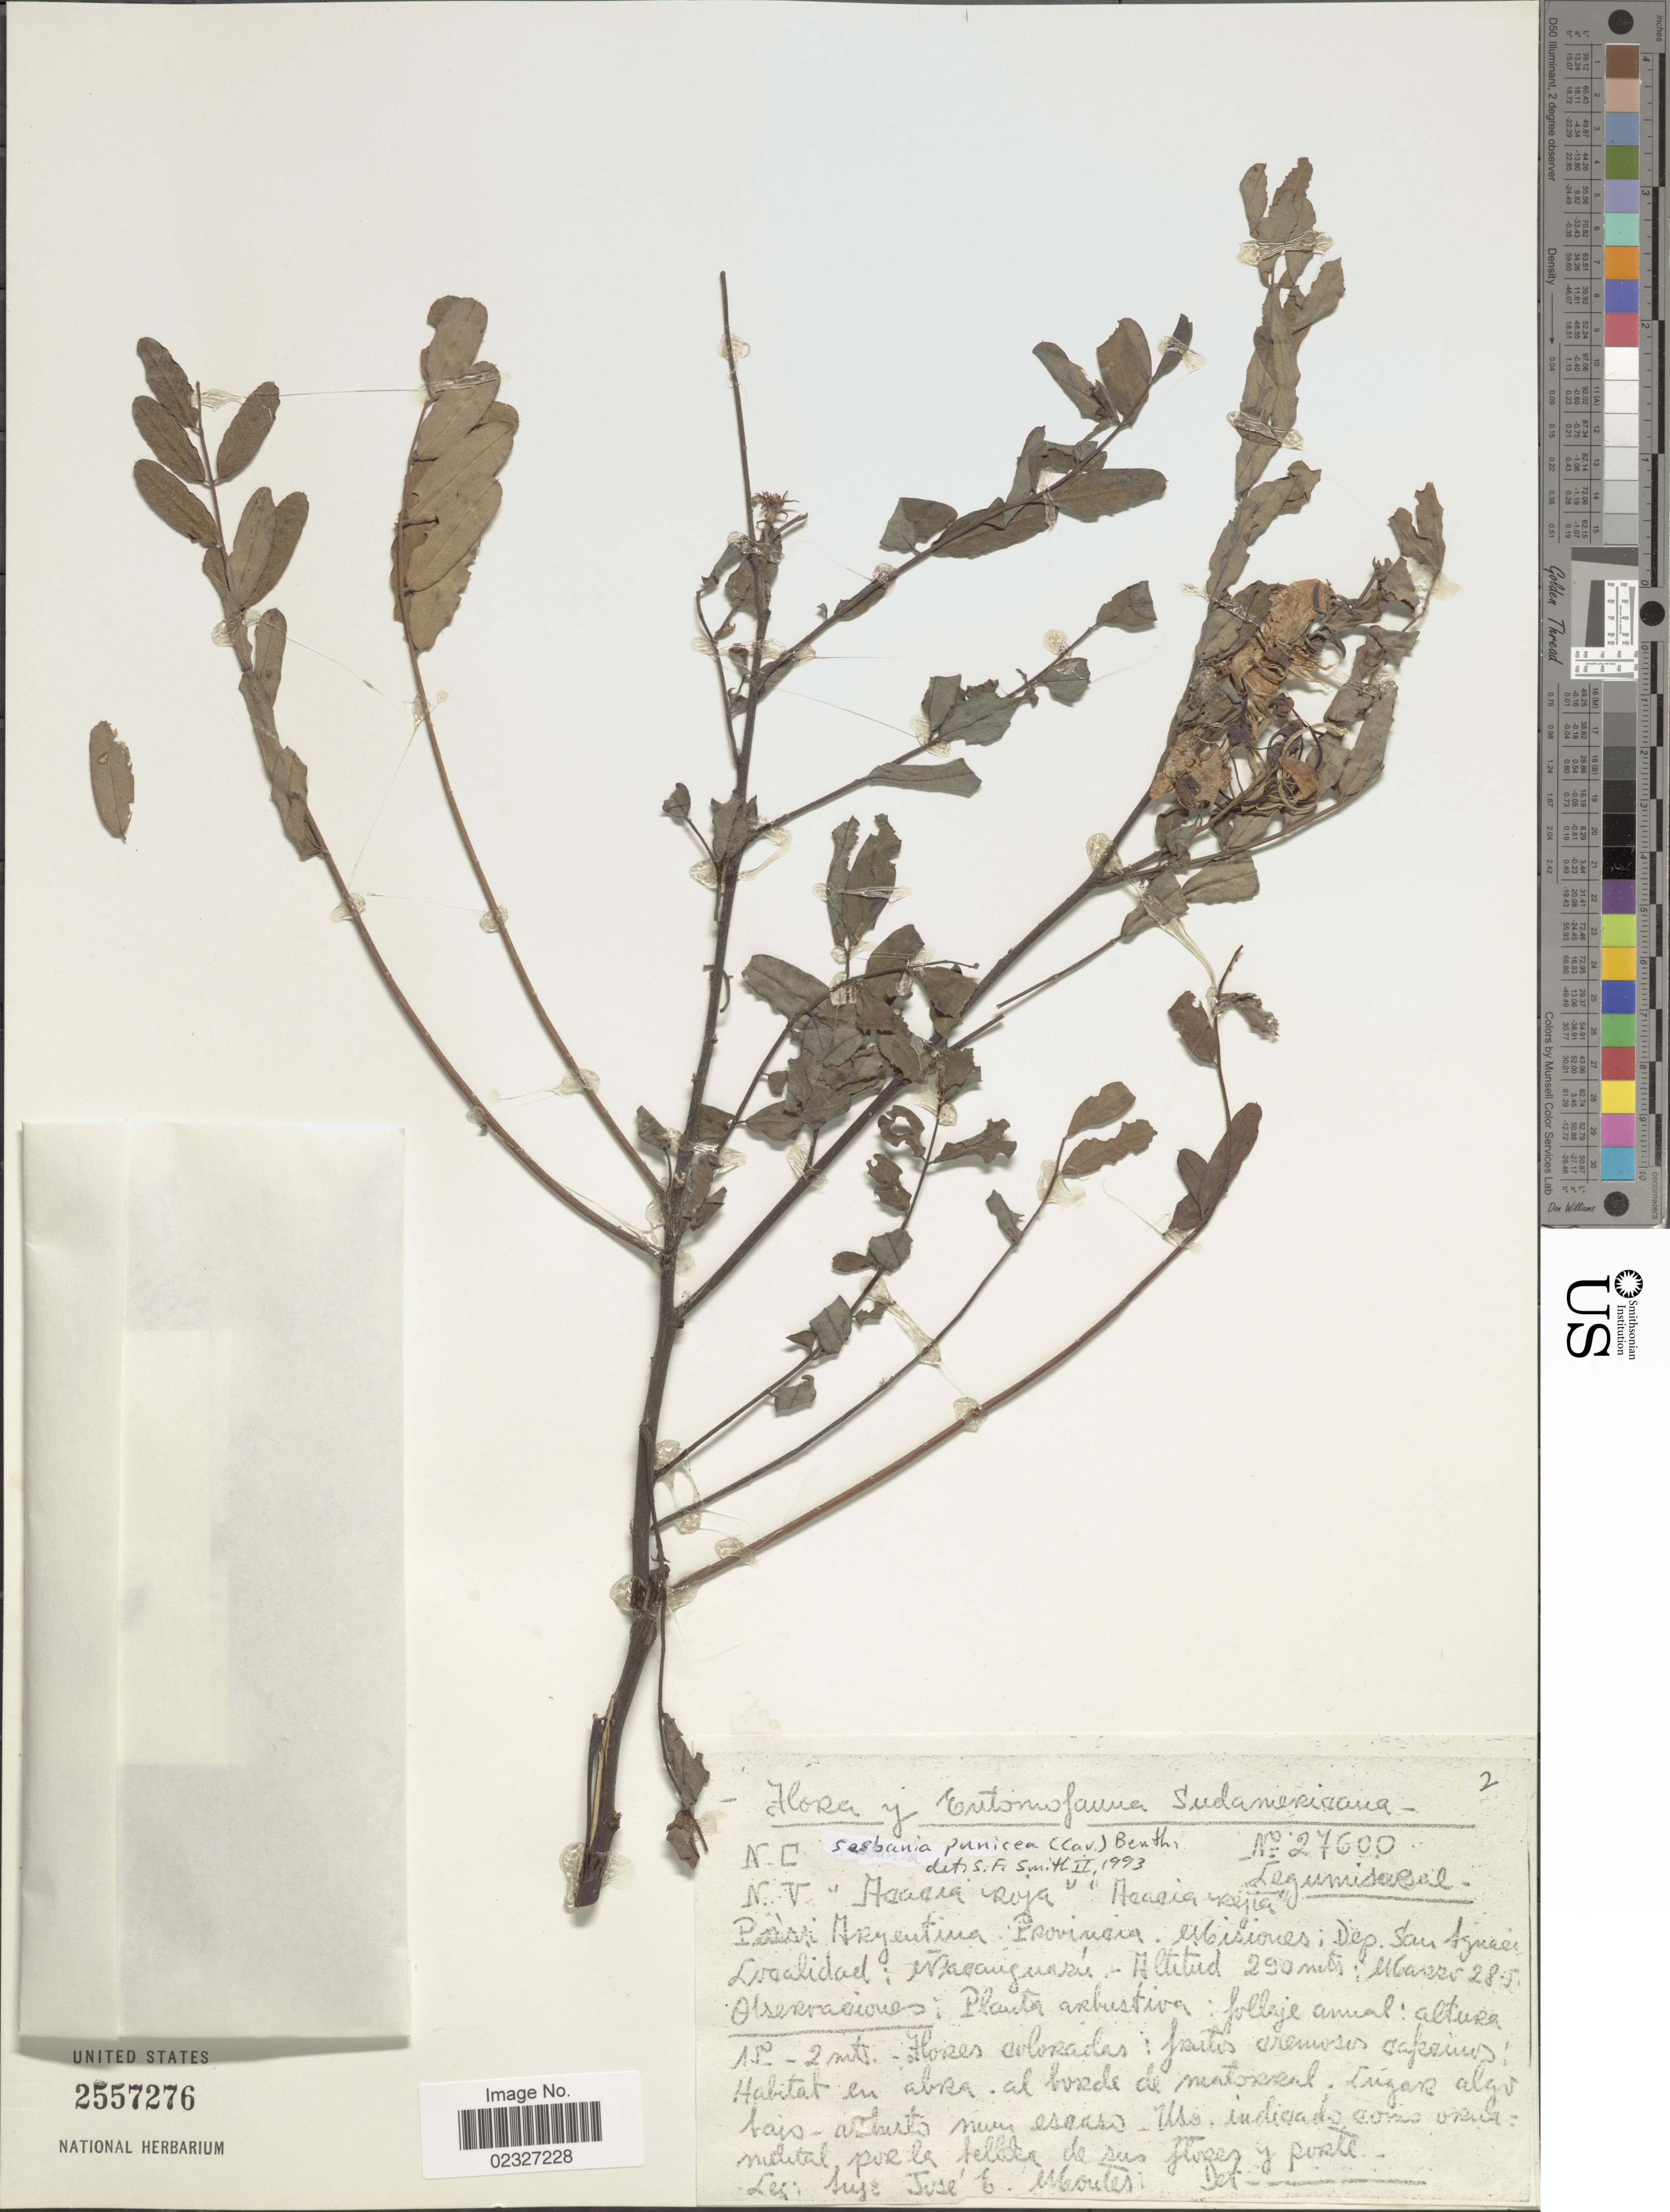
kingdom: Plantae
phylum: Tracheophyta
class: Magnoliopsida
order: Fabales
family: Fabaceae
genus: Sesbania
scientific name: Sesbania punicea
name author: (Cav.) Benth.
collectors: J. E. Montes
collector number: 27600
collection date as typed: Transcribed d/m/y: 28//3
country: Argentina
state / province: Misiones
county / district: San Ignacio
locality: Ñacanguazú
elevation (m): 290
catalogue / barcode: US 2557276